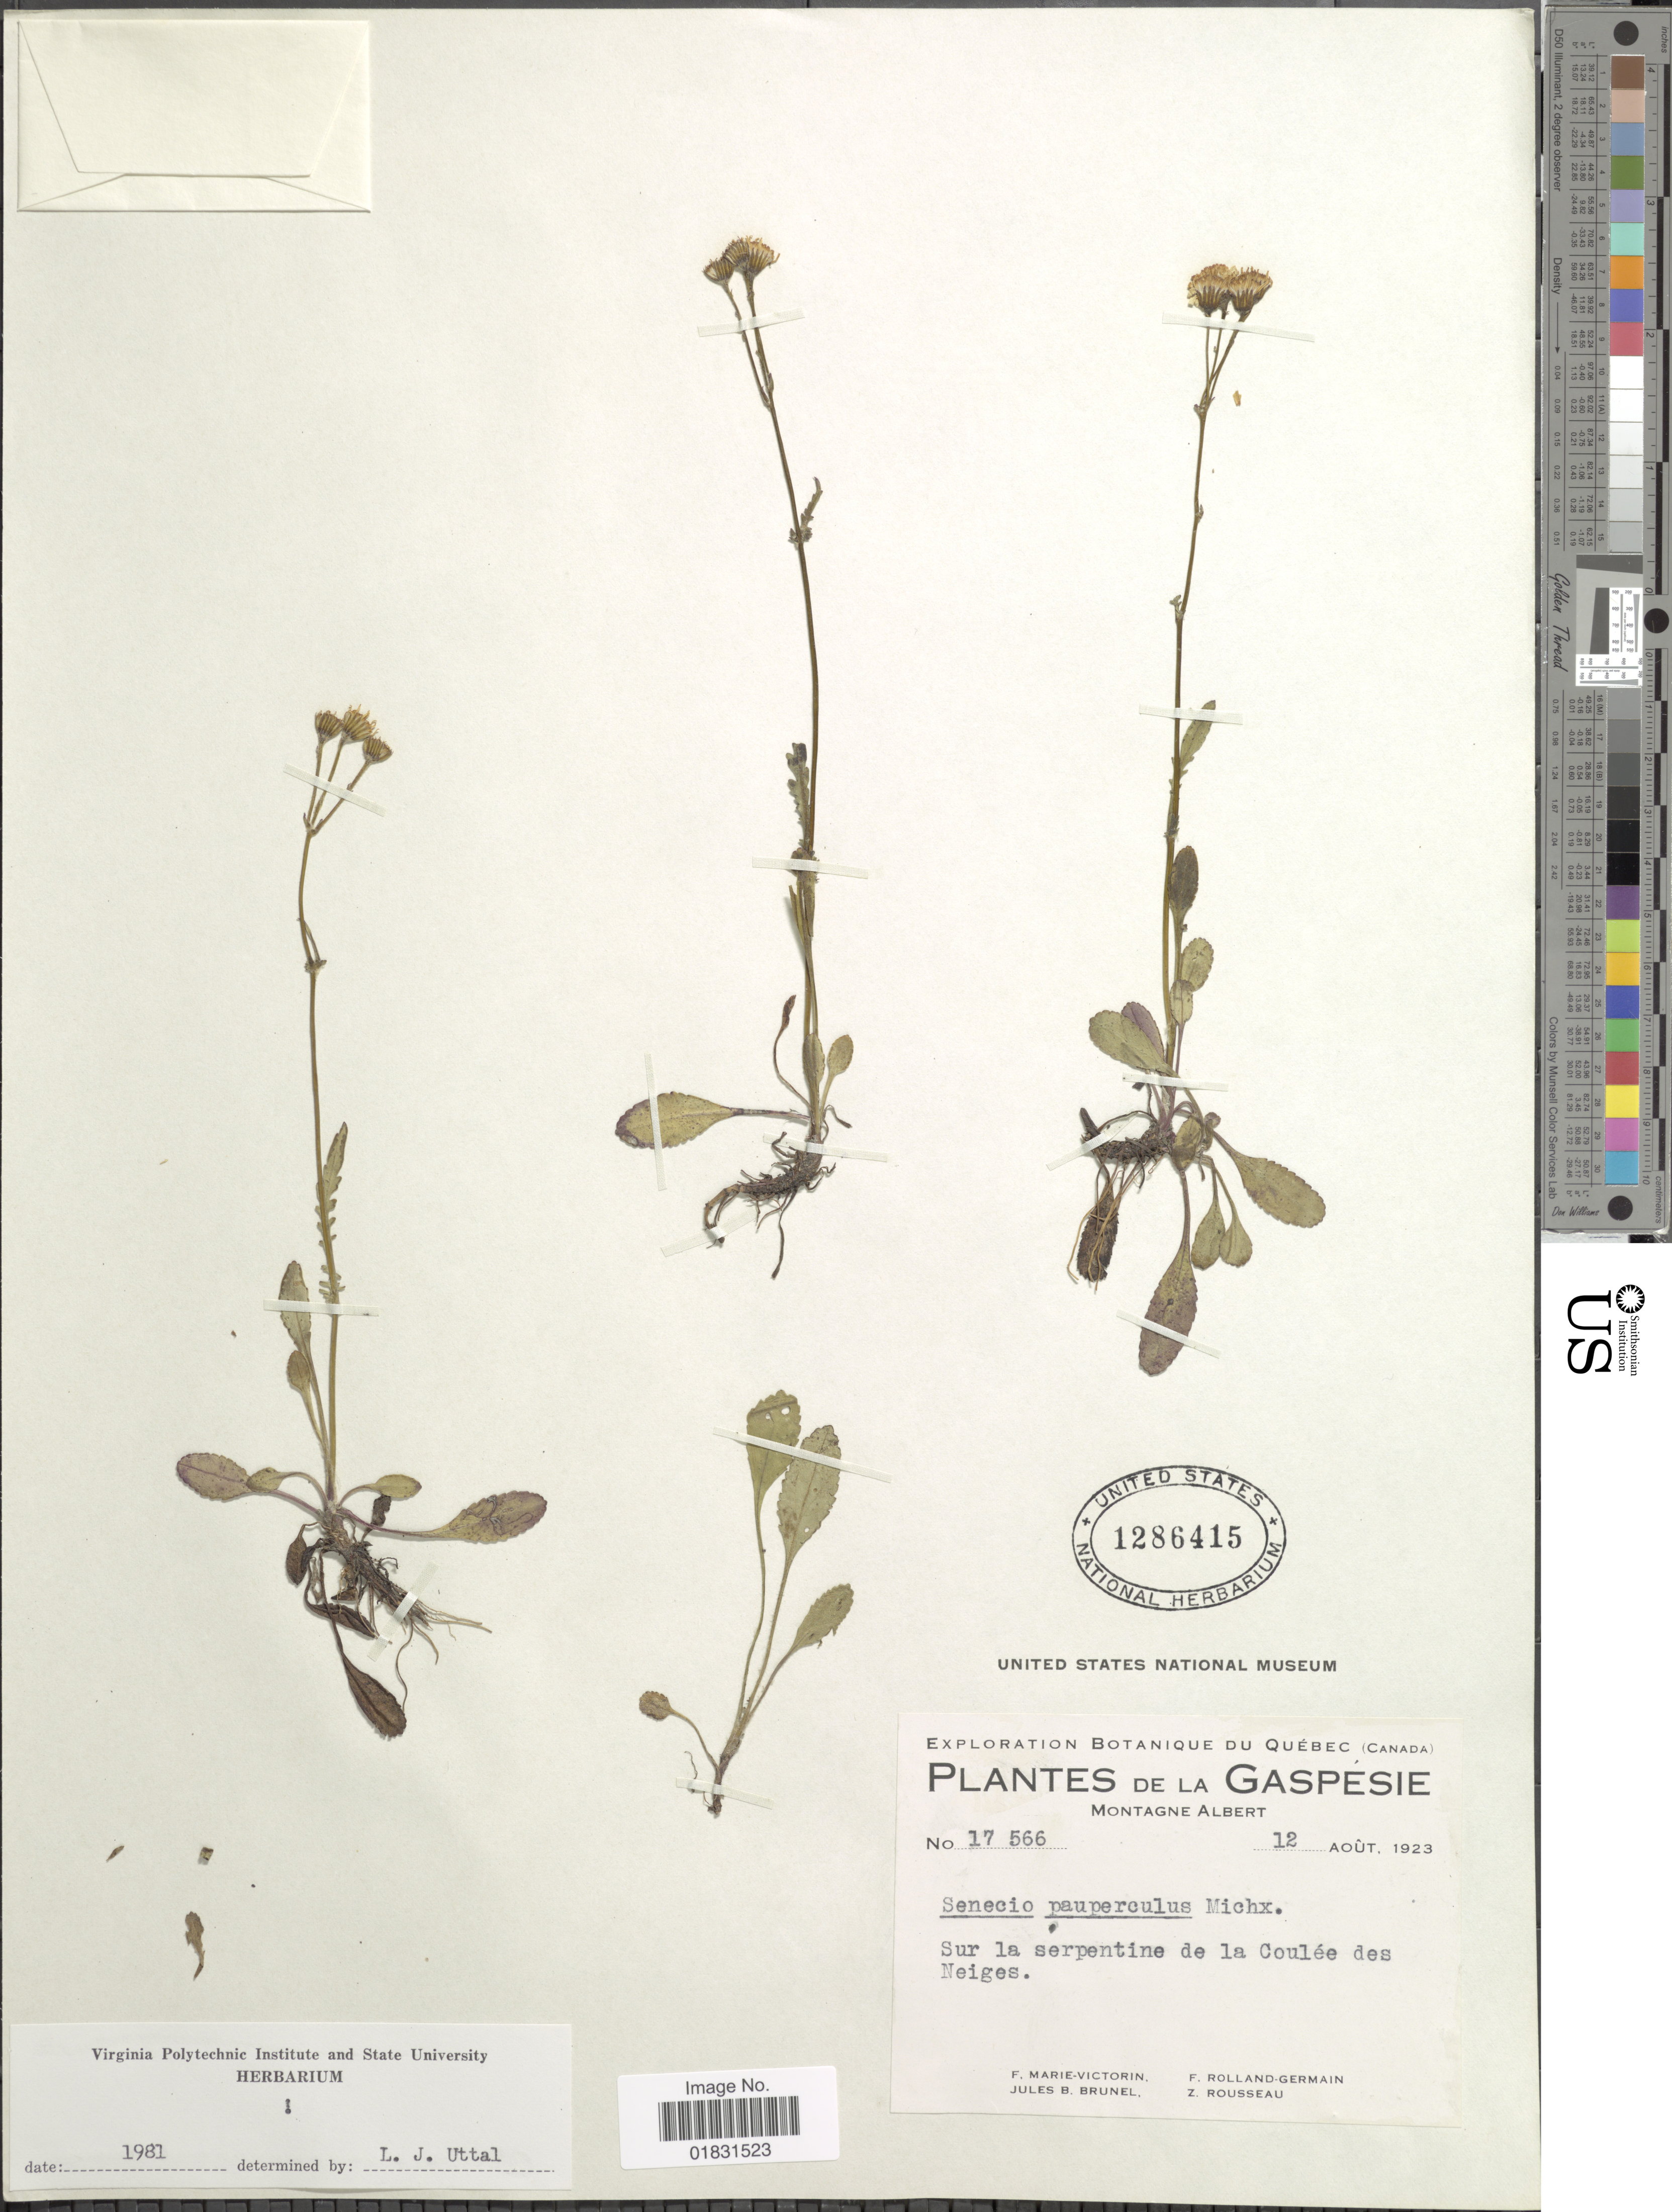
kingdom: Plantae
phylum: Tracheophyta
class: Magnoliopsida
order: Asterales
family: Asteraceae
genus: Packera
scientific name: Packera paupercula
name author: (Michx.) Á. Löve & D. Löve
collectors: Fr. Marie-Victorin, J. Brunel, Rolland-Germain & Z. Rousseau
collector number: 17566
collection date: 1923-08-12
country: Canada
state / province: Quebec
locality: De La Gaspesie, Montagne Albert, Sir la serpentine de la Coulée des Neiges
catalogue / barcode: US 1286415